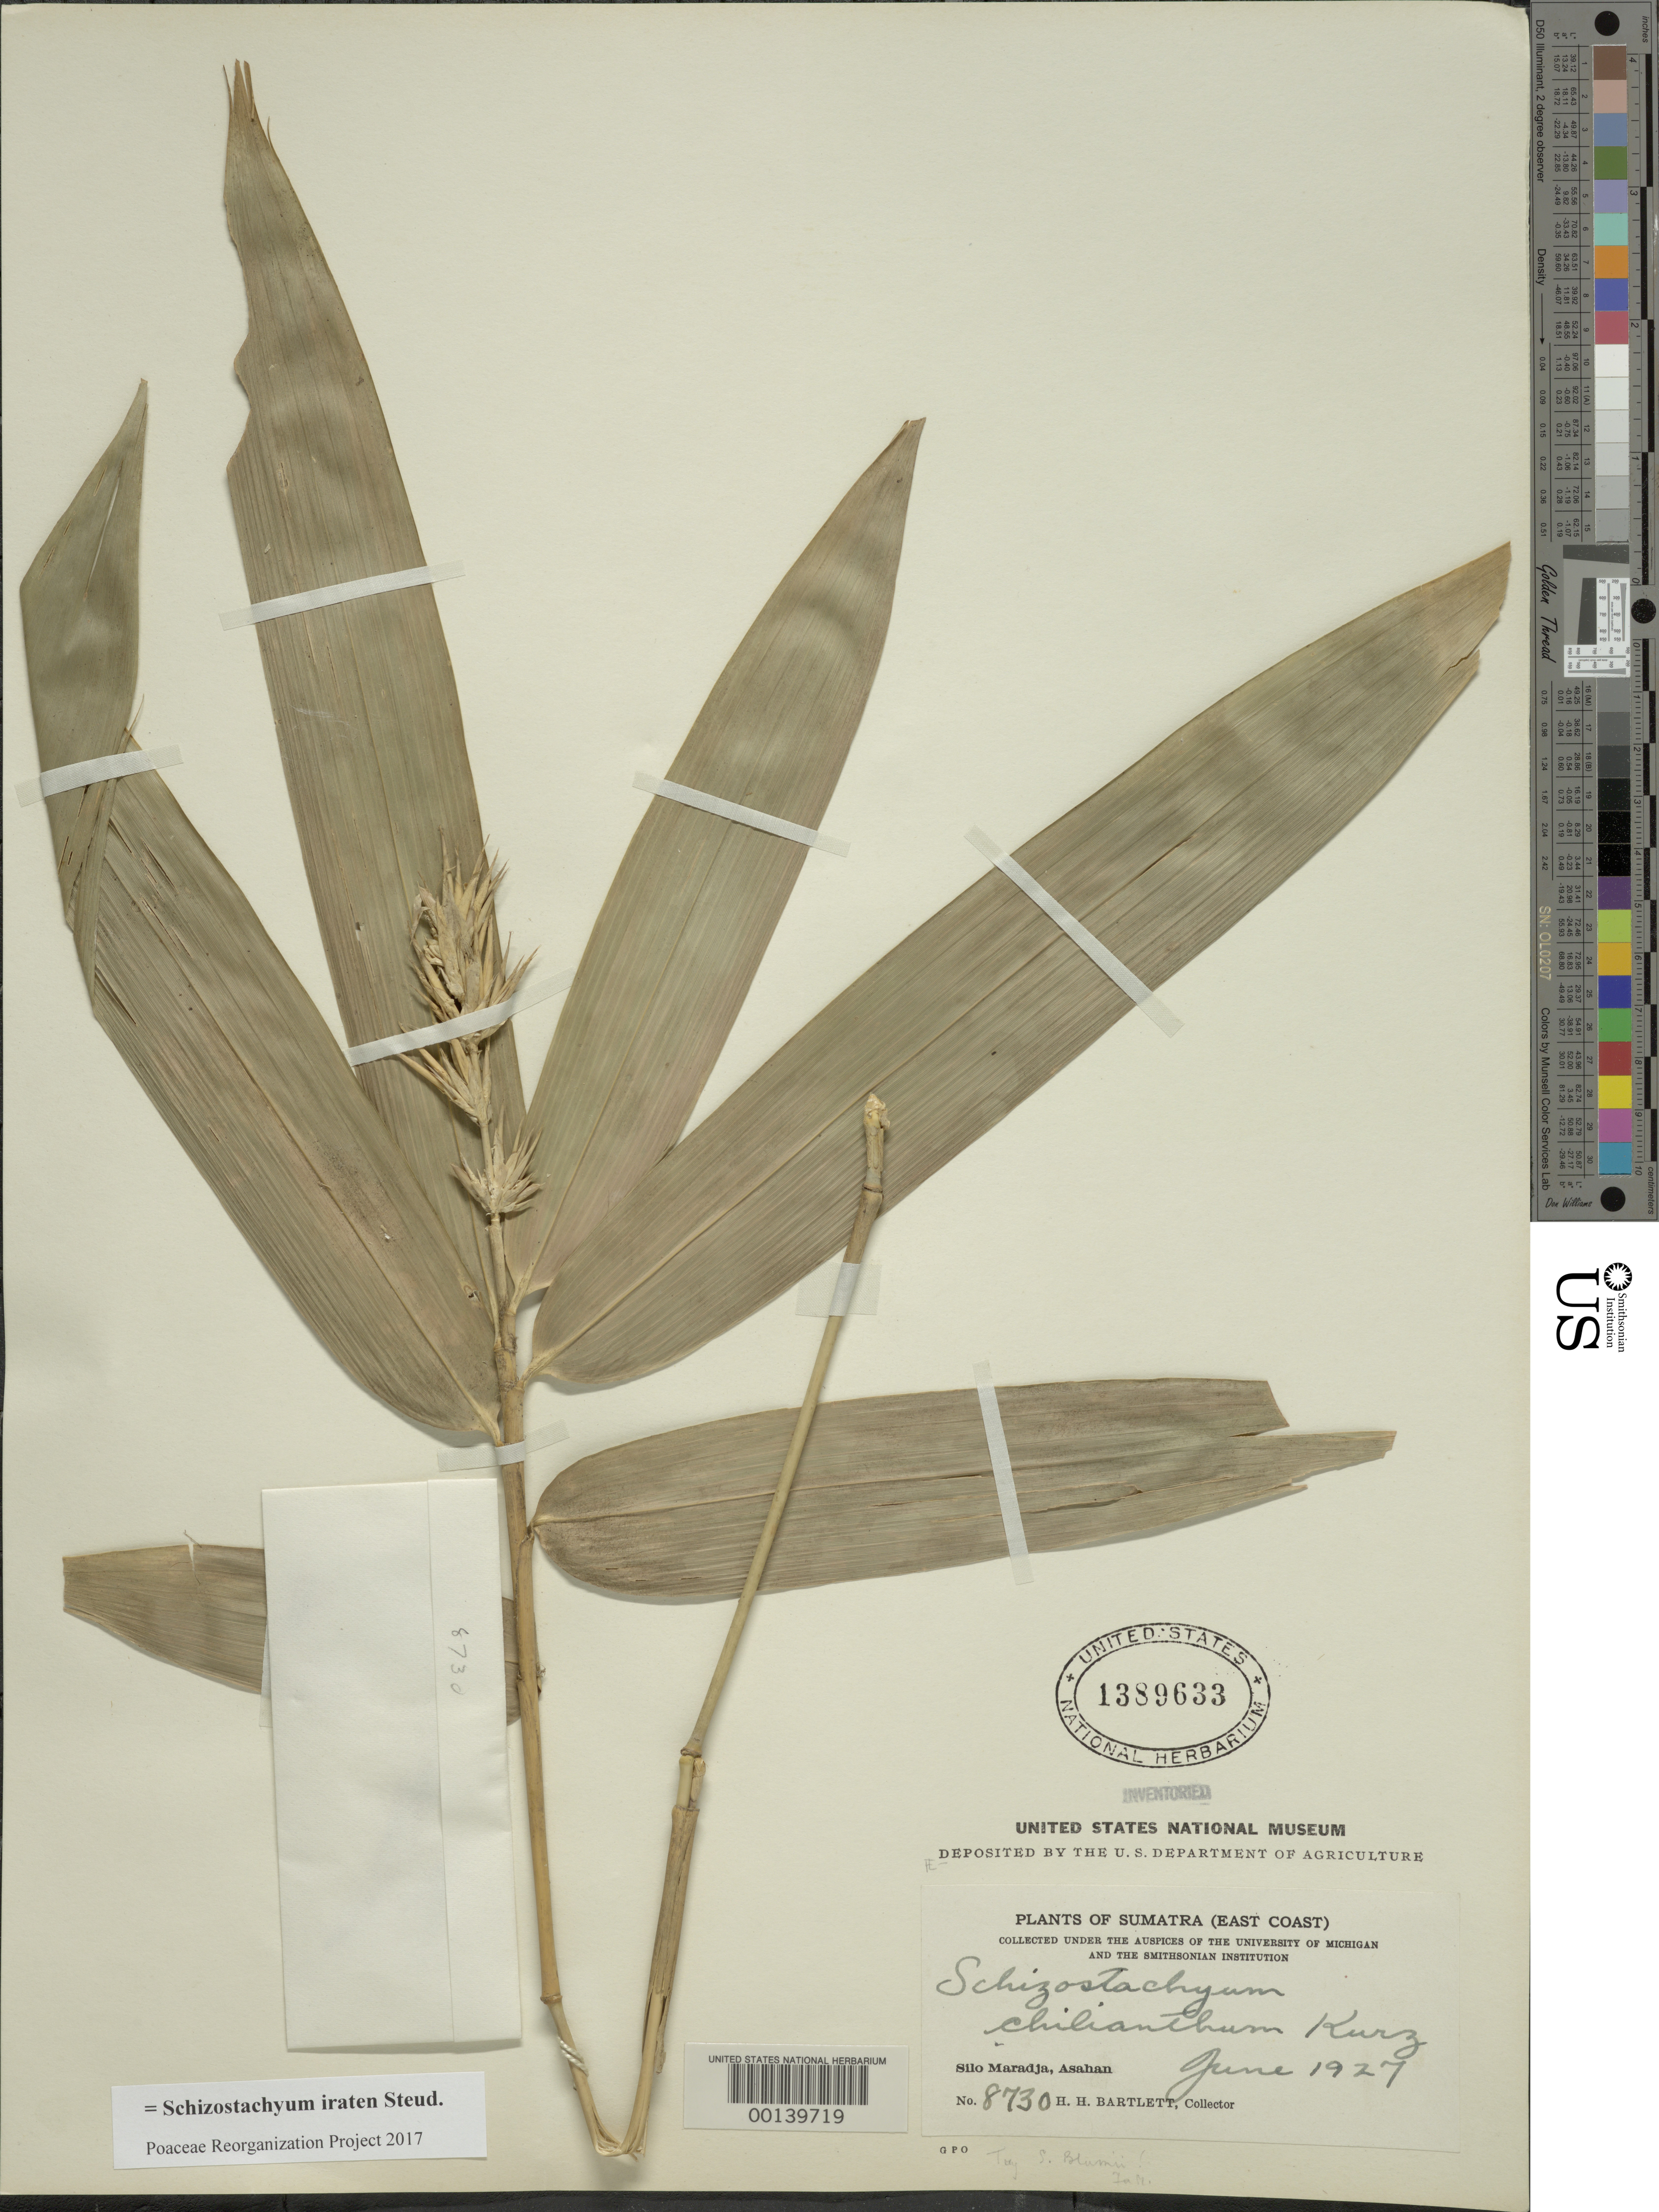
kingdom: Plantae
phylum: Tracheophyta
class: Liliopsida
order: Poales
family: Poaceae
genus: Schizostachyum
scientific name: Schizostachyum iraten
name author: Steud.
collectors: H. H. Bartlett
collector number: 8730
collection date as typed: Jun 1927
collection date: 1927-06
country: Indonesia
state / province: Sumatra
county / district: Sumatera Utara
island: Sumatra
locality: Asahan, Silo Maradja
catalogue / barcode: US 1389633